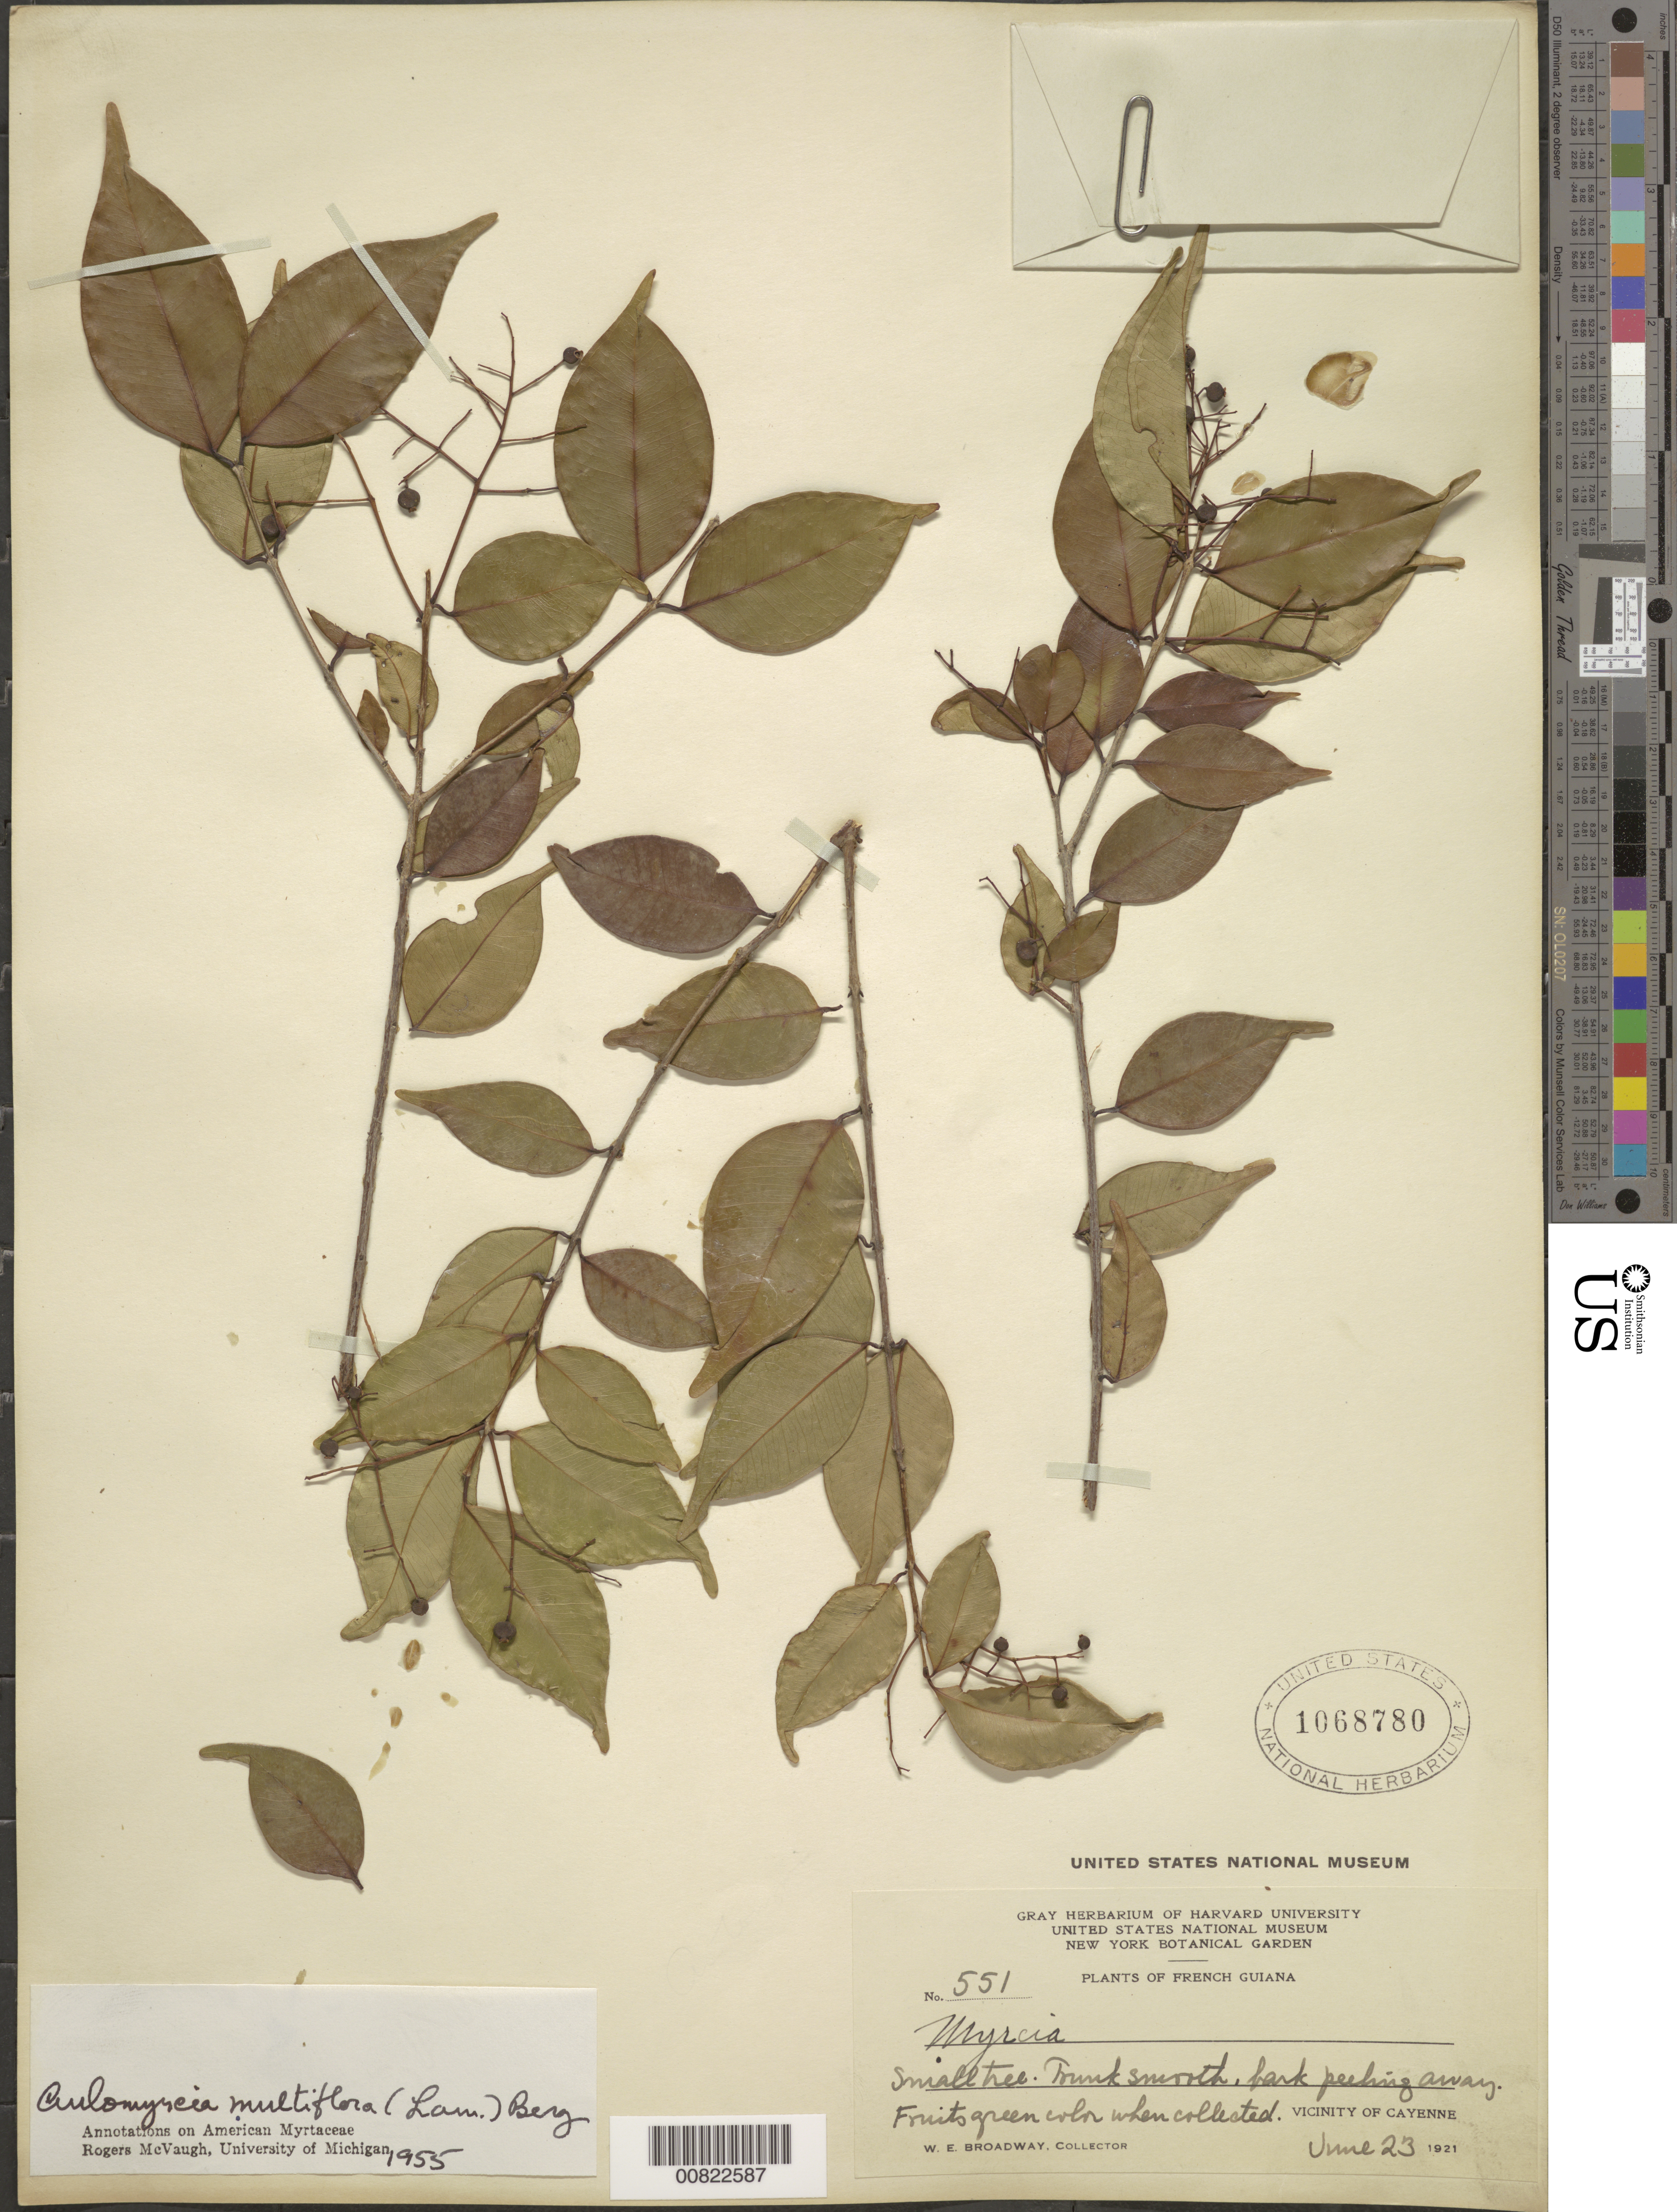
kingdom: Plantae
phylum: Tracheophyta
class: Magnoliopsida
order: Myrtales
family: Myrtaceae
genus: Myrcia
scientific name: Myrcia multiflora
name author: (Lam.) DC.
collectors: W. E. Broadway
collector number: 551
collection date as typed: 23-Jun-21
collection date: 1921-06-23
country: French Guiana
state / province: Cayenne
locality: Cayenne, vic.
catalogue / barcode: US 1068780